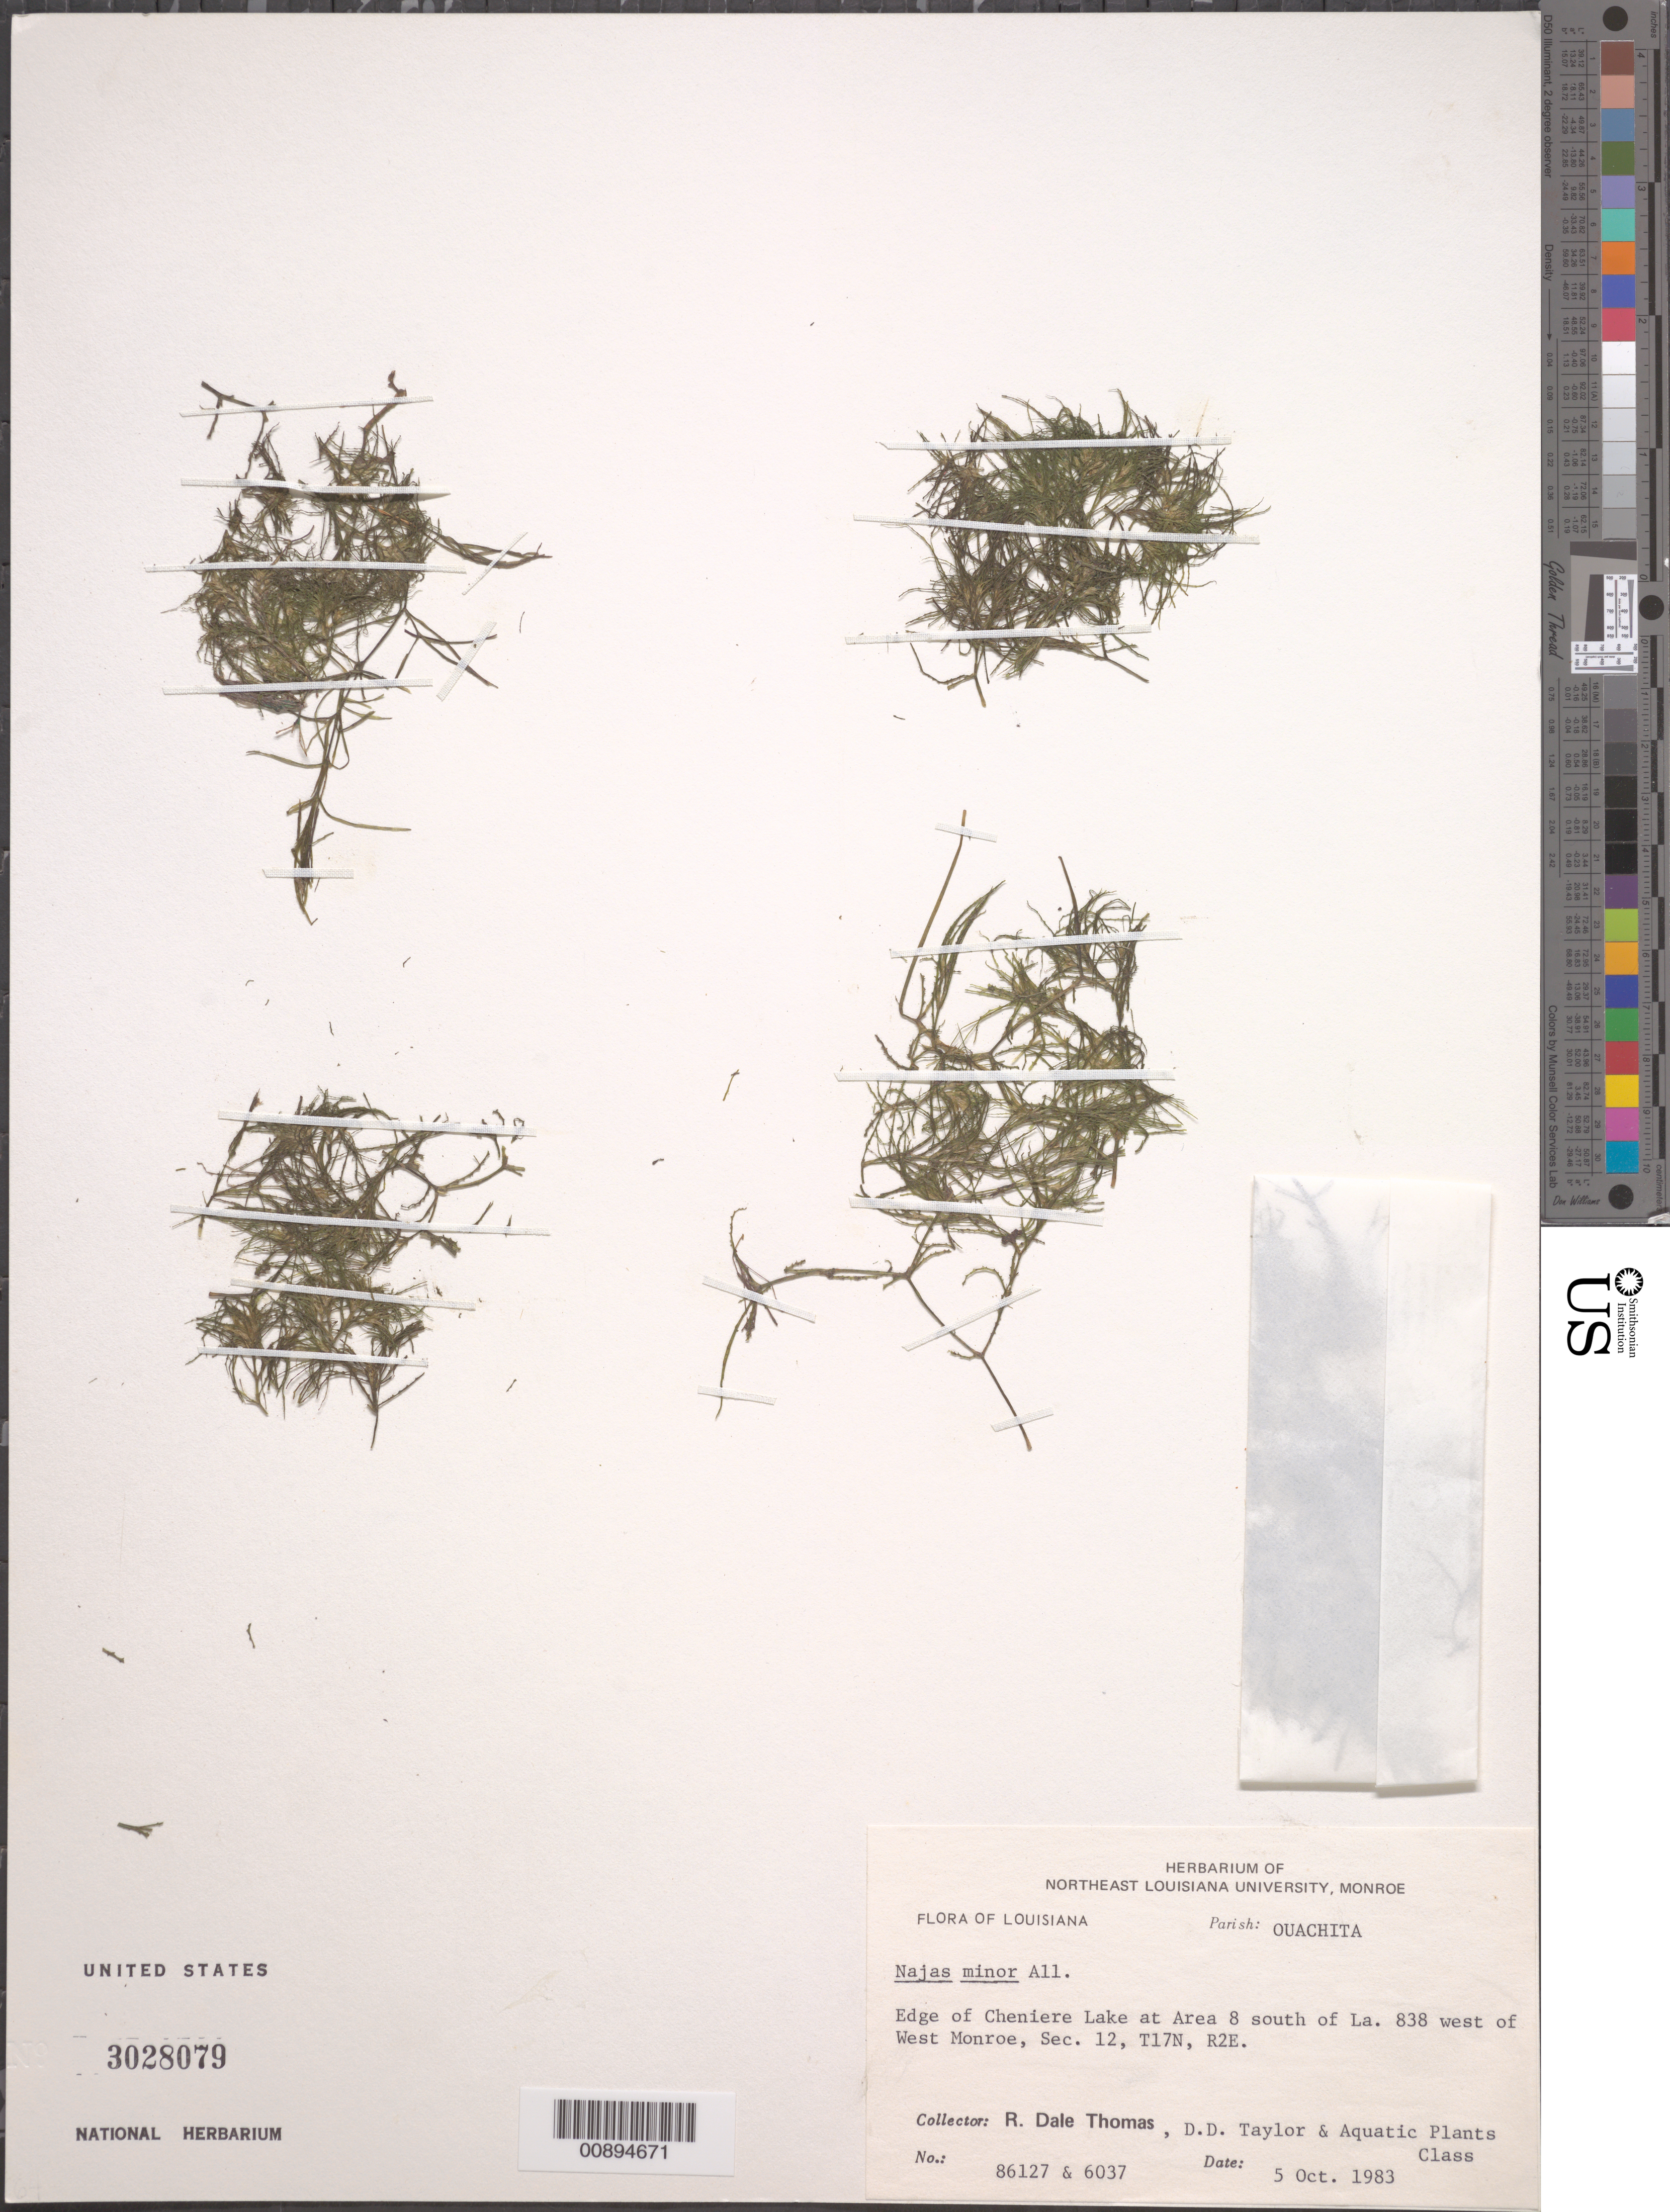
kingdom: Plantae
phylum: Tracheophyta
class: Liliopsida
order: Alismatales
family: Hydrocharitaceae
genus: Najas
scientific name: Najas minor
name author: All.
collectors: R. Thomas et al.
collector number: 86127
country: United States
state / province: Louisiana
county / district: Ouachita Parish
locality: Edge of Chaniere Lake at Area 8 S of LA. 838 W of West Monroe, Sec. 12, T17N, R2E.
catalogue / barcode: US 3028079